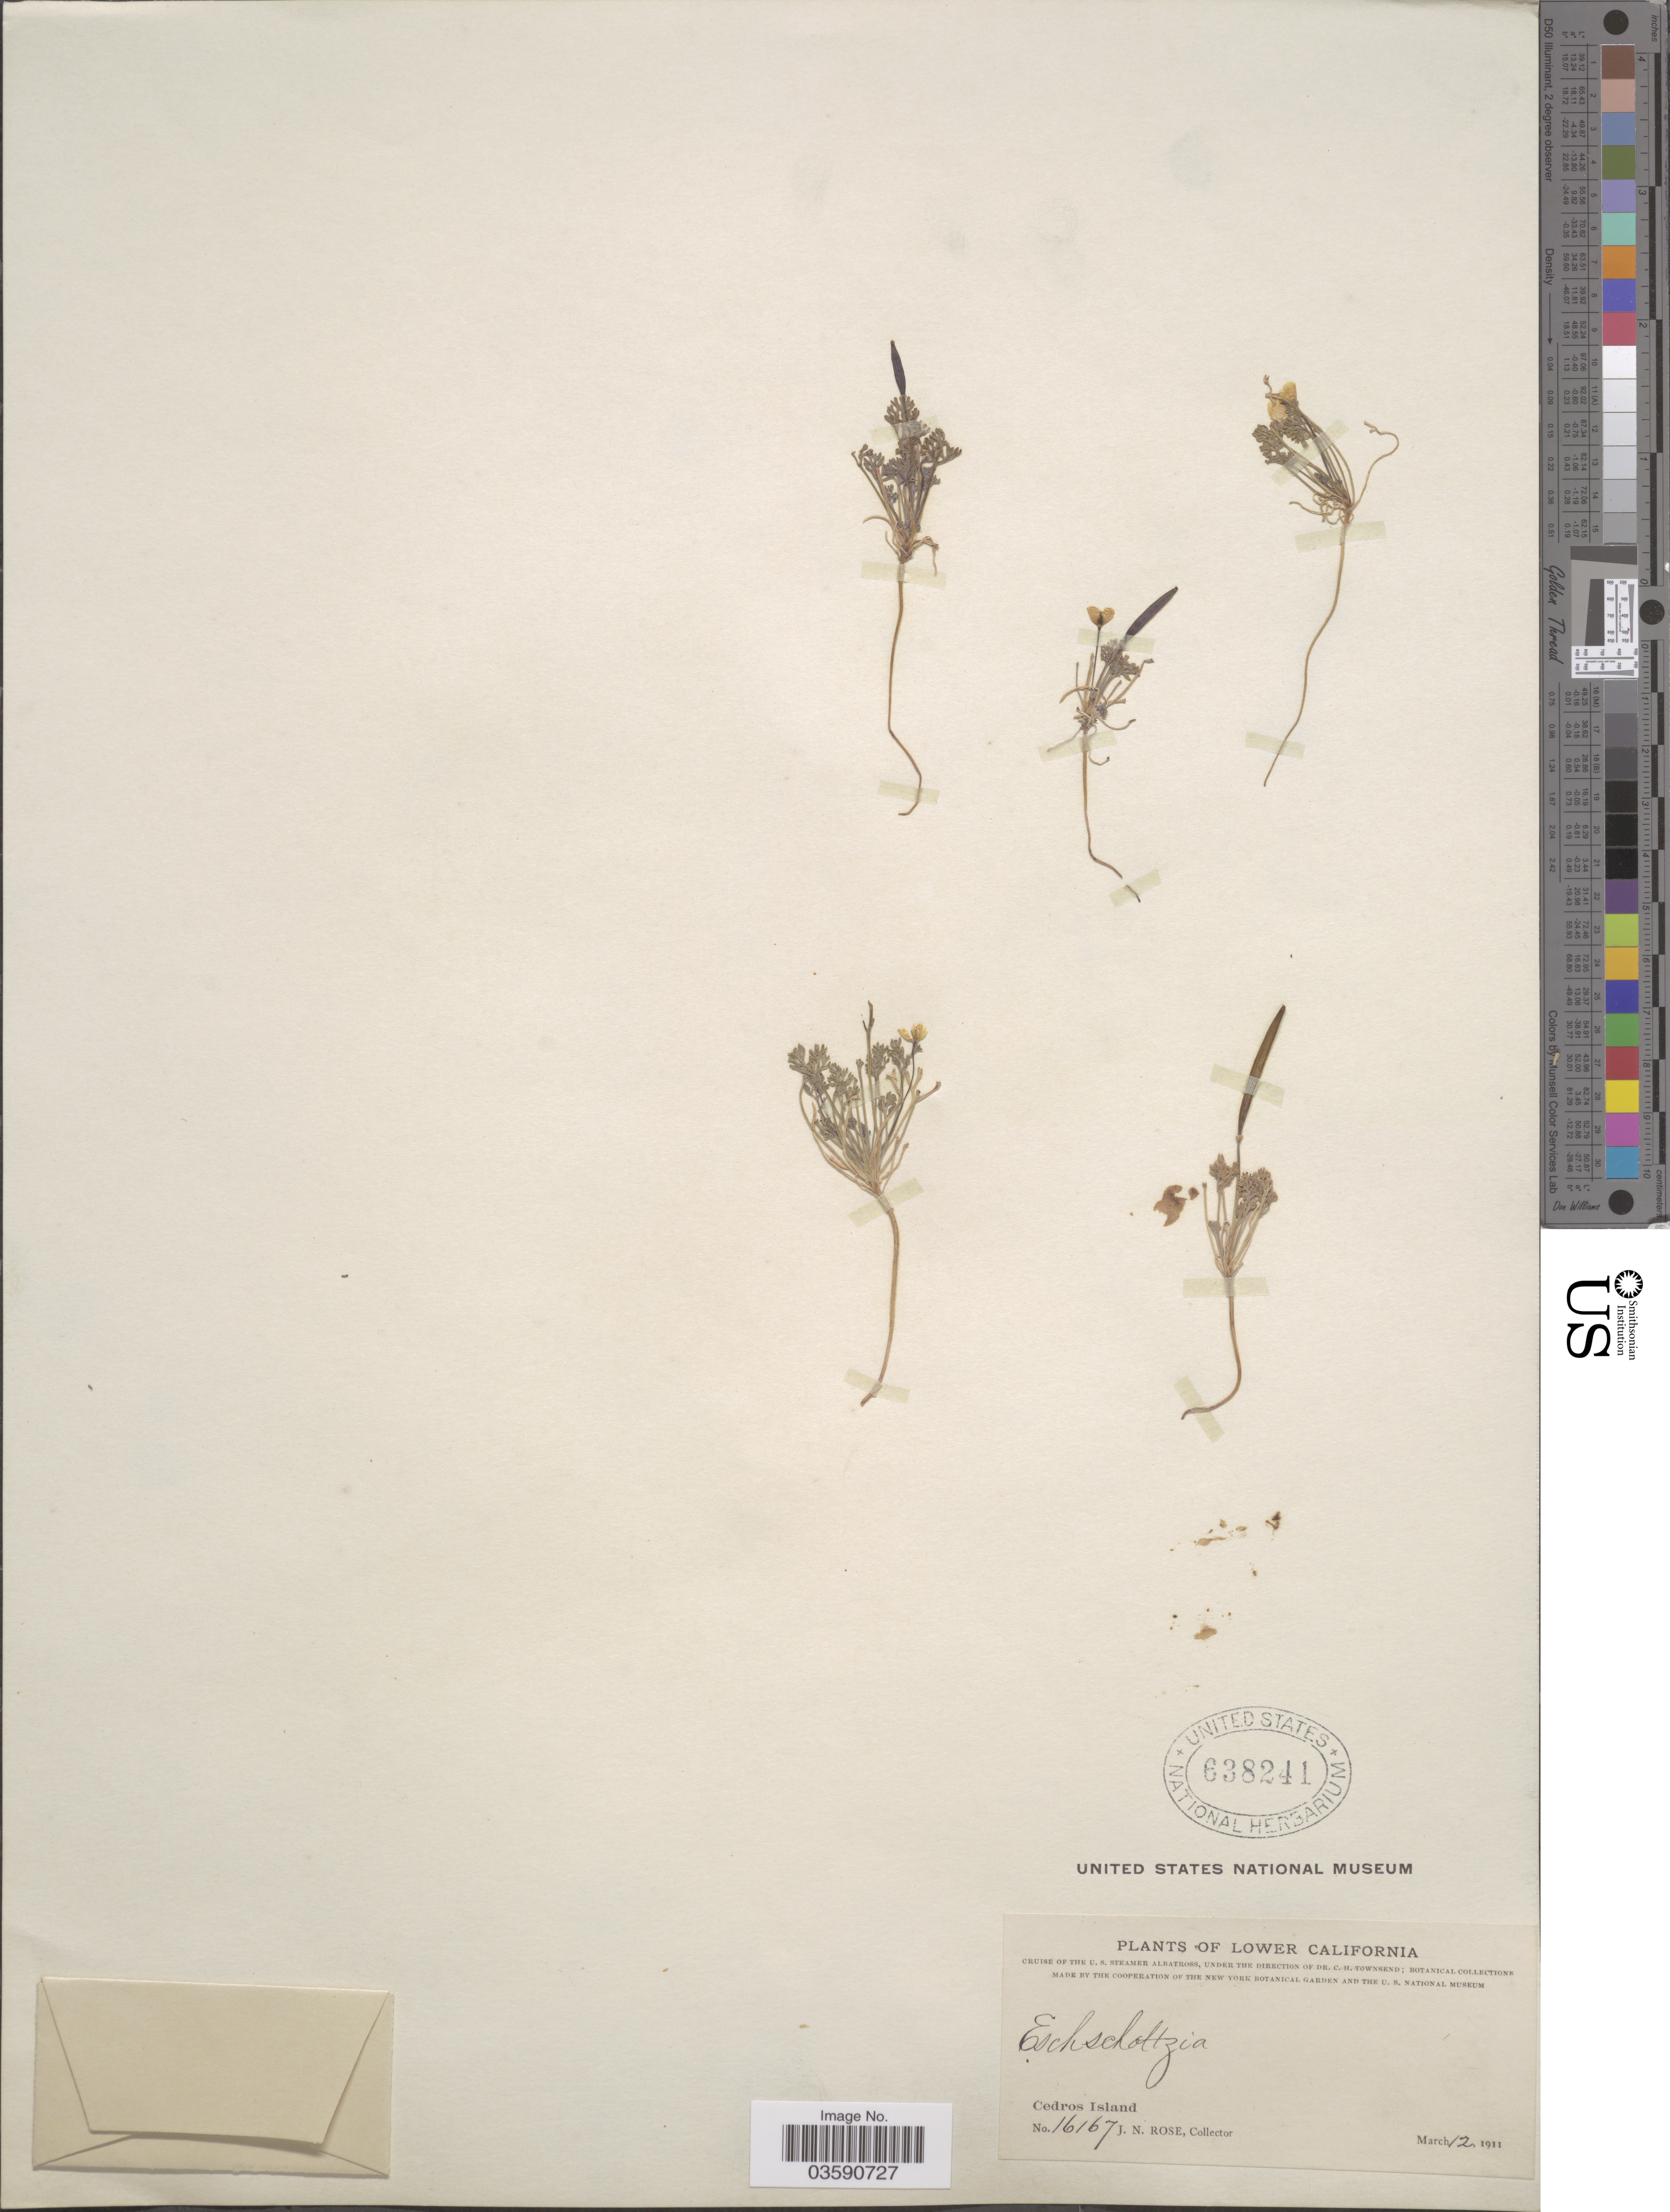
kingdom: Plantae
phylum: Tracheophyta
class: Magnoliopsida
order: Ranunculales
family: Papaveraceae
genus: Eschscholzia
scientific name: Eschscholzia crassula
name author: Greene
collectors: J. N. Rose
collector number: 16167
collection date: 1911-03-12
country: Mexico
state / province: Baja California Norte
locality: Lower California. Cedros Island.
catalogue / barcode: US 638241